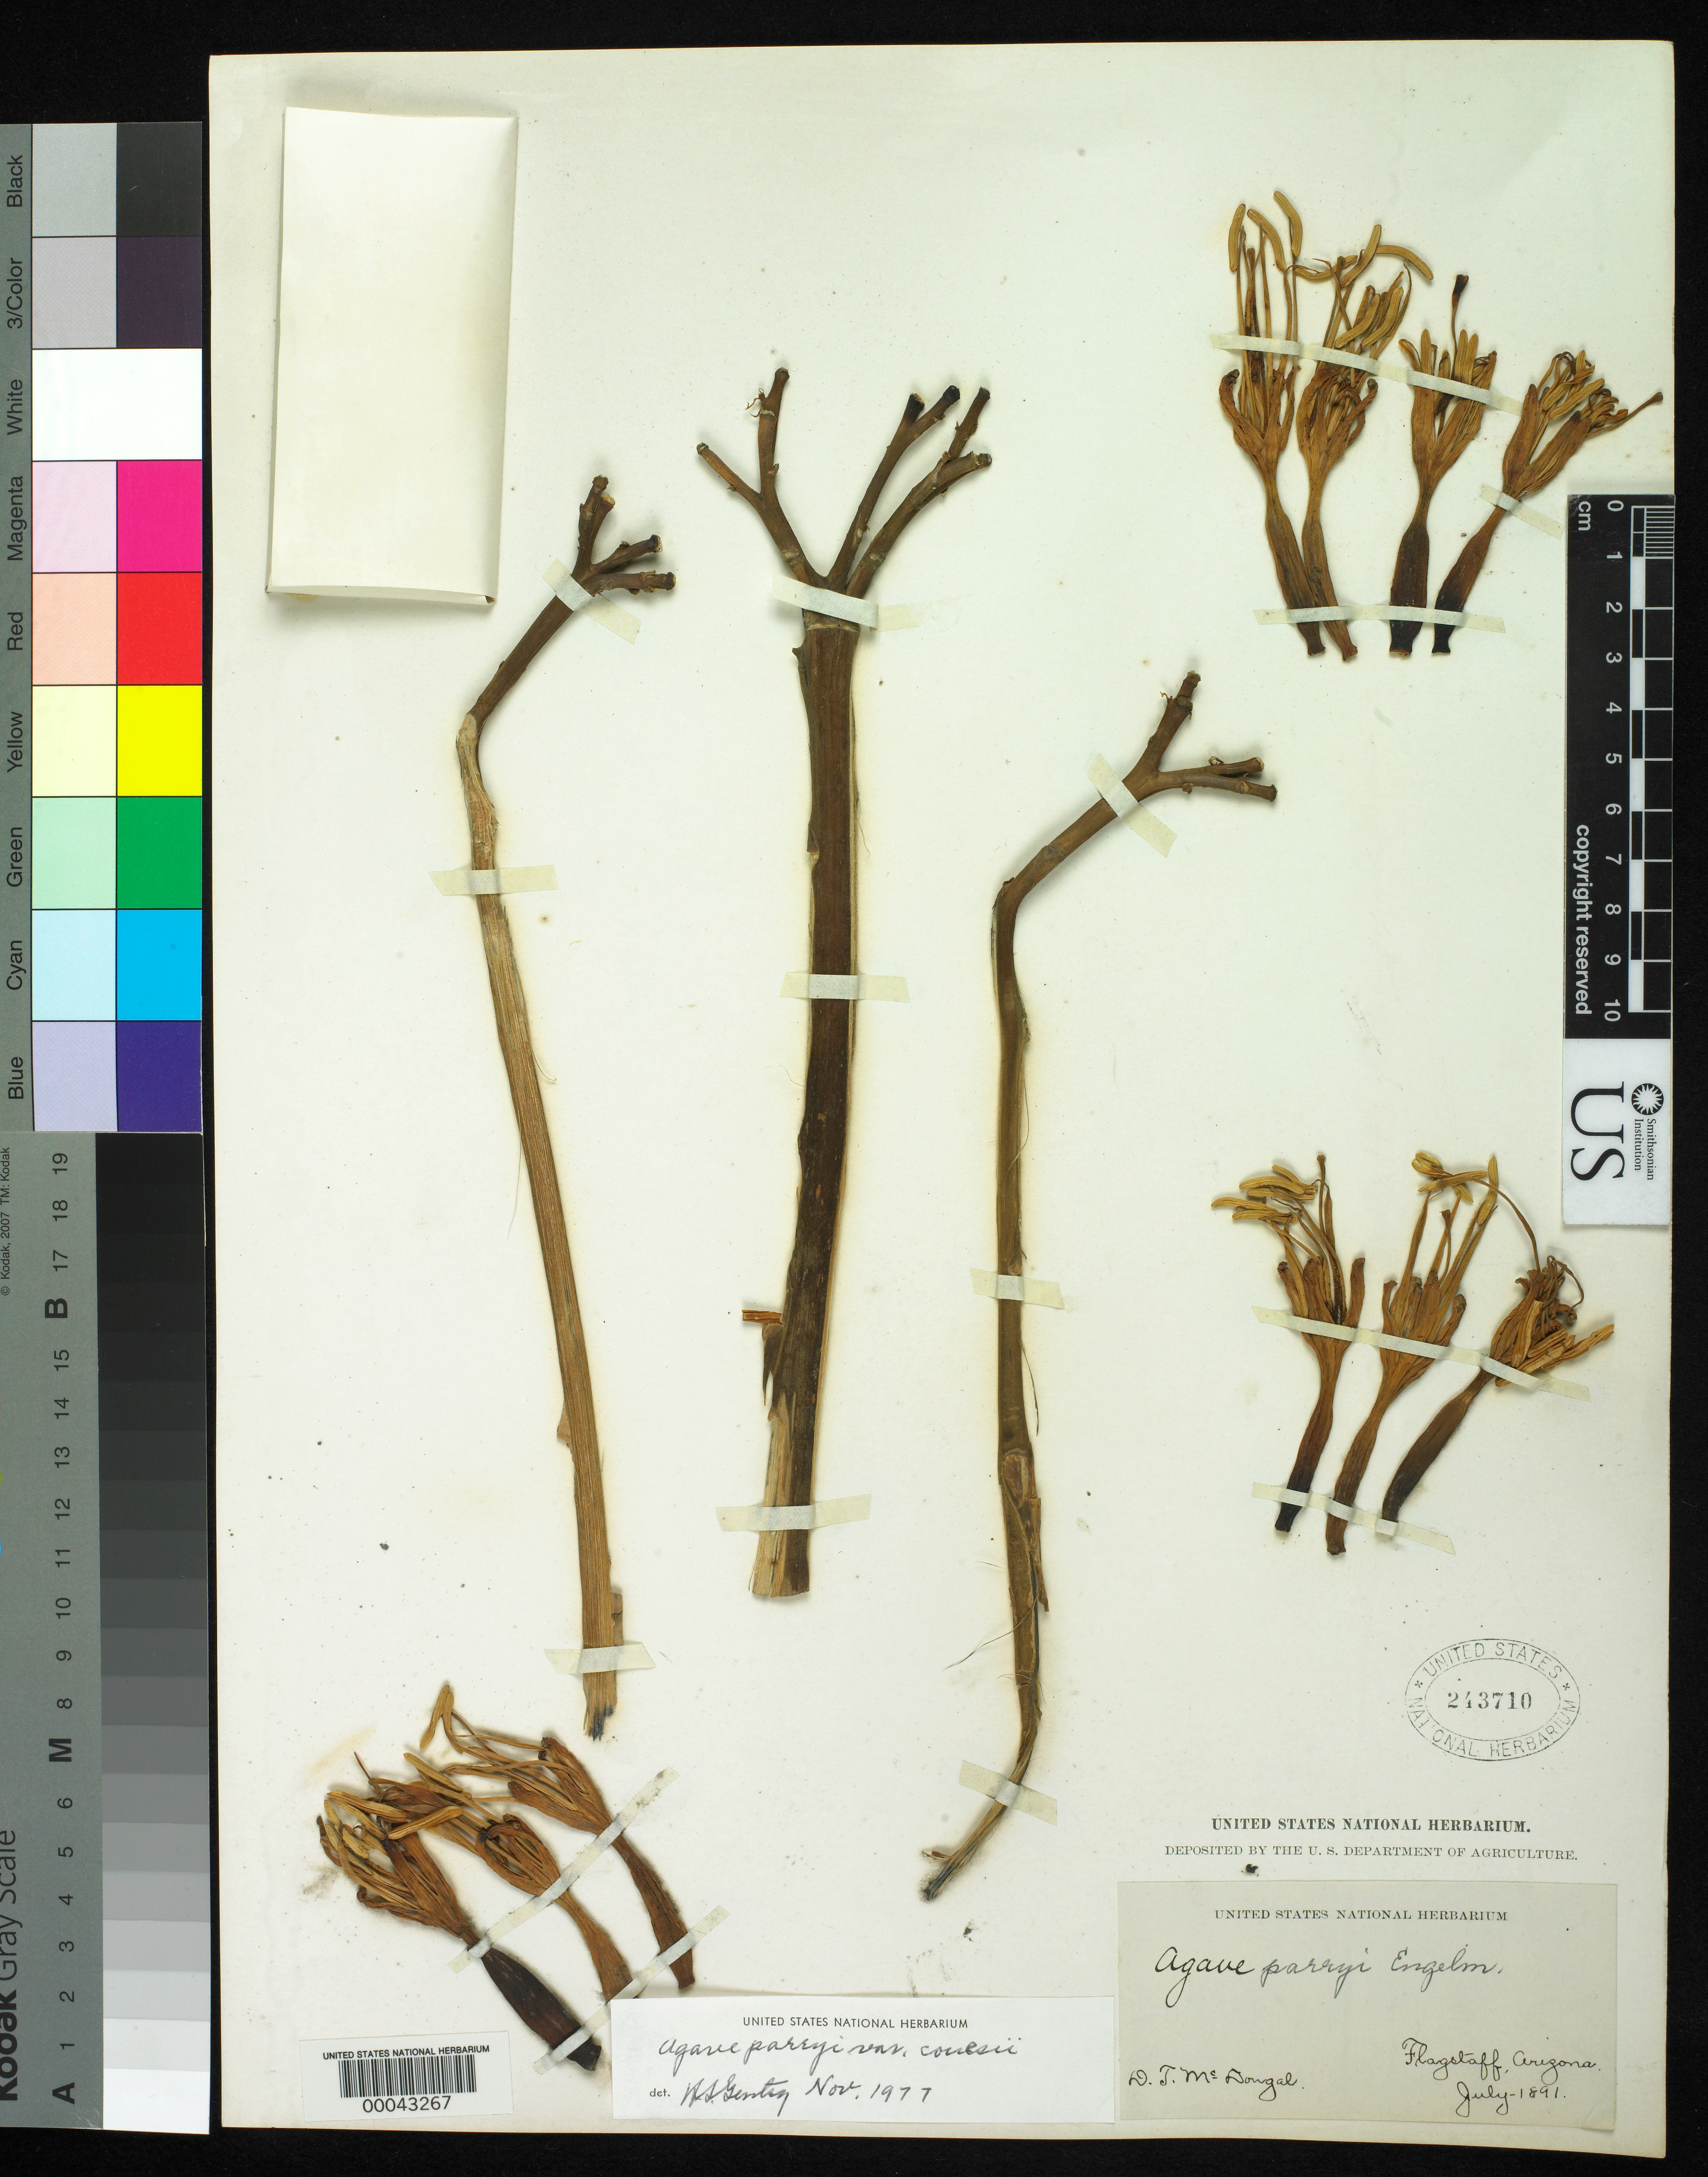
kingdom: Plantae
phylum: Tracheophyta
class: Liliopsida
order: Asparagales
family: Asparagaceae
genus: Agave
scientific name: Agave parryi var. couesii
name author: (Engelm. ex Trel.) Kearney & Peebles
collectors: D. T. MacDougal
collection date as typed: Jul 1891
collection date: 1891-07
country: United States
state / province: Arizona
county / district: Coconino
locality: Flagstaff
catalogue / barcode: US 213710